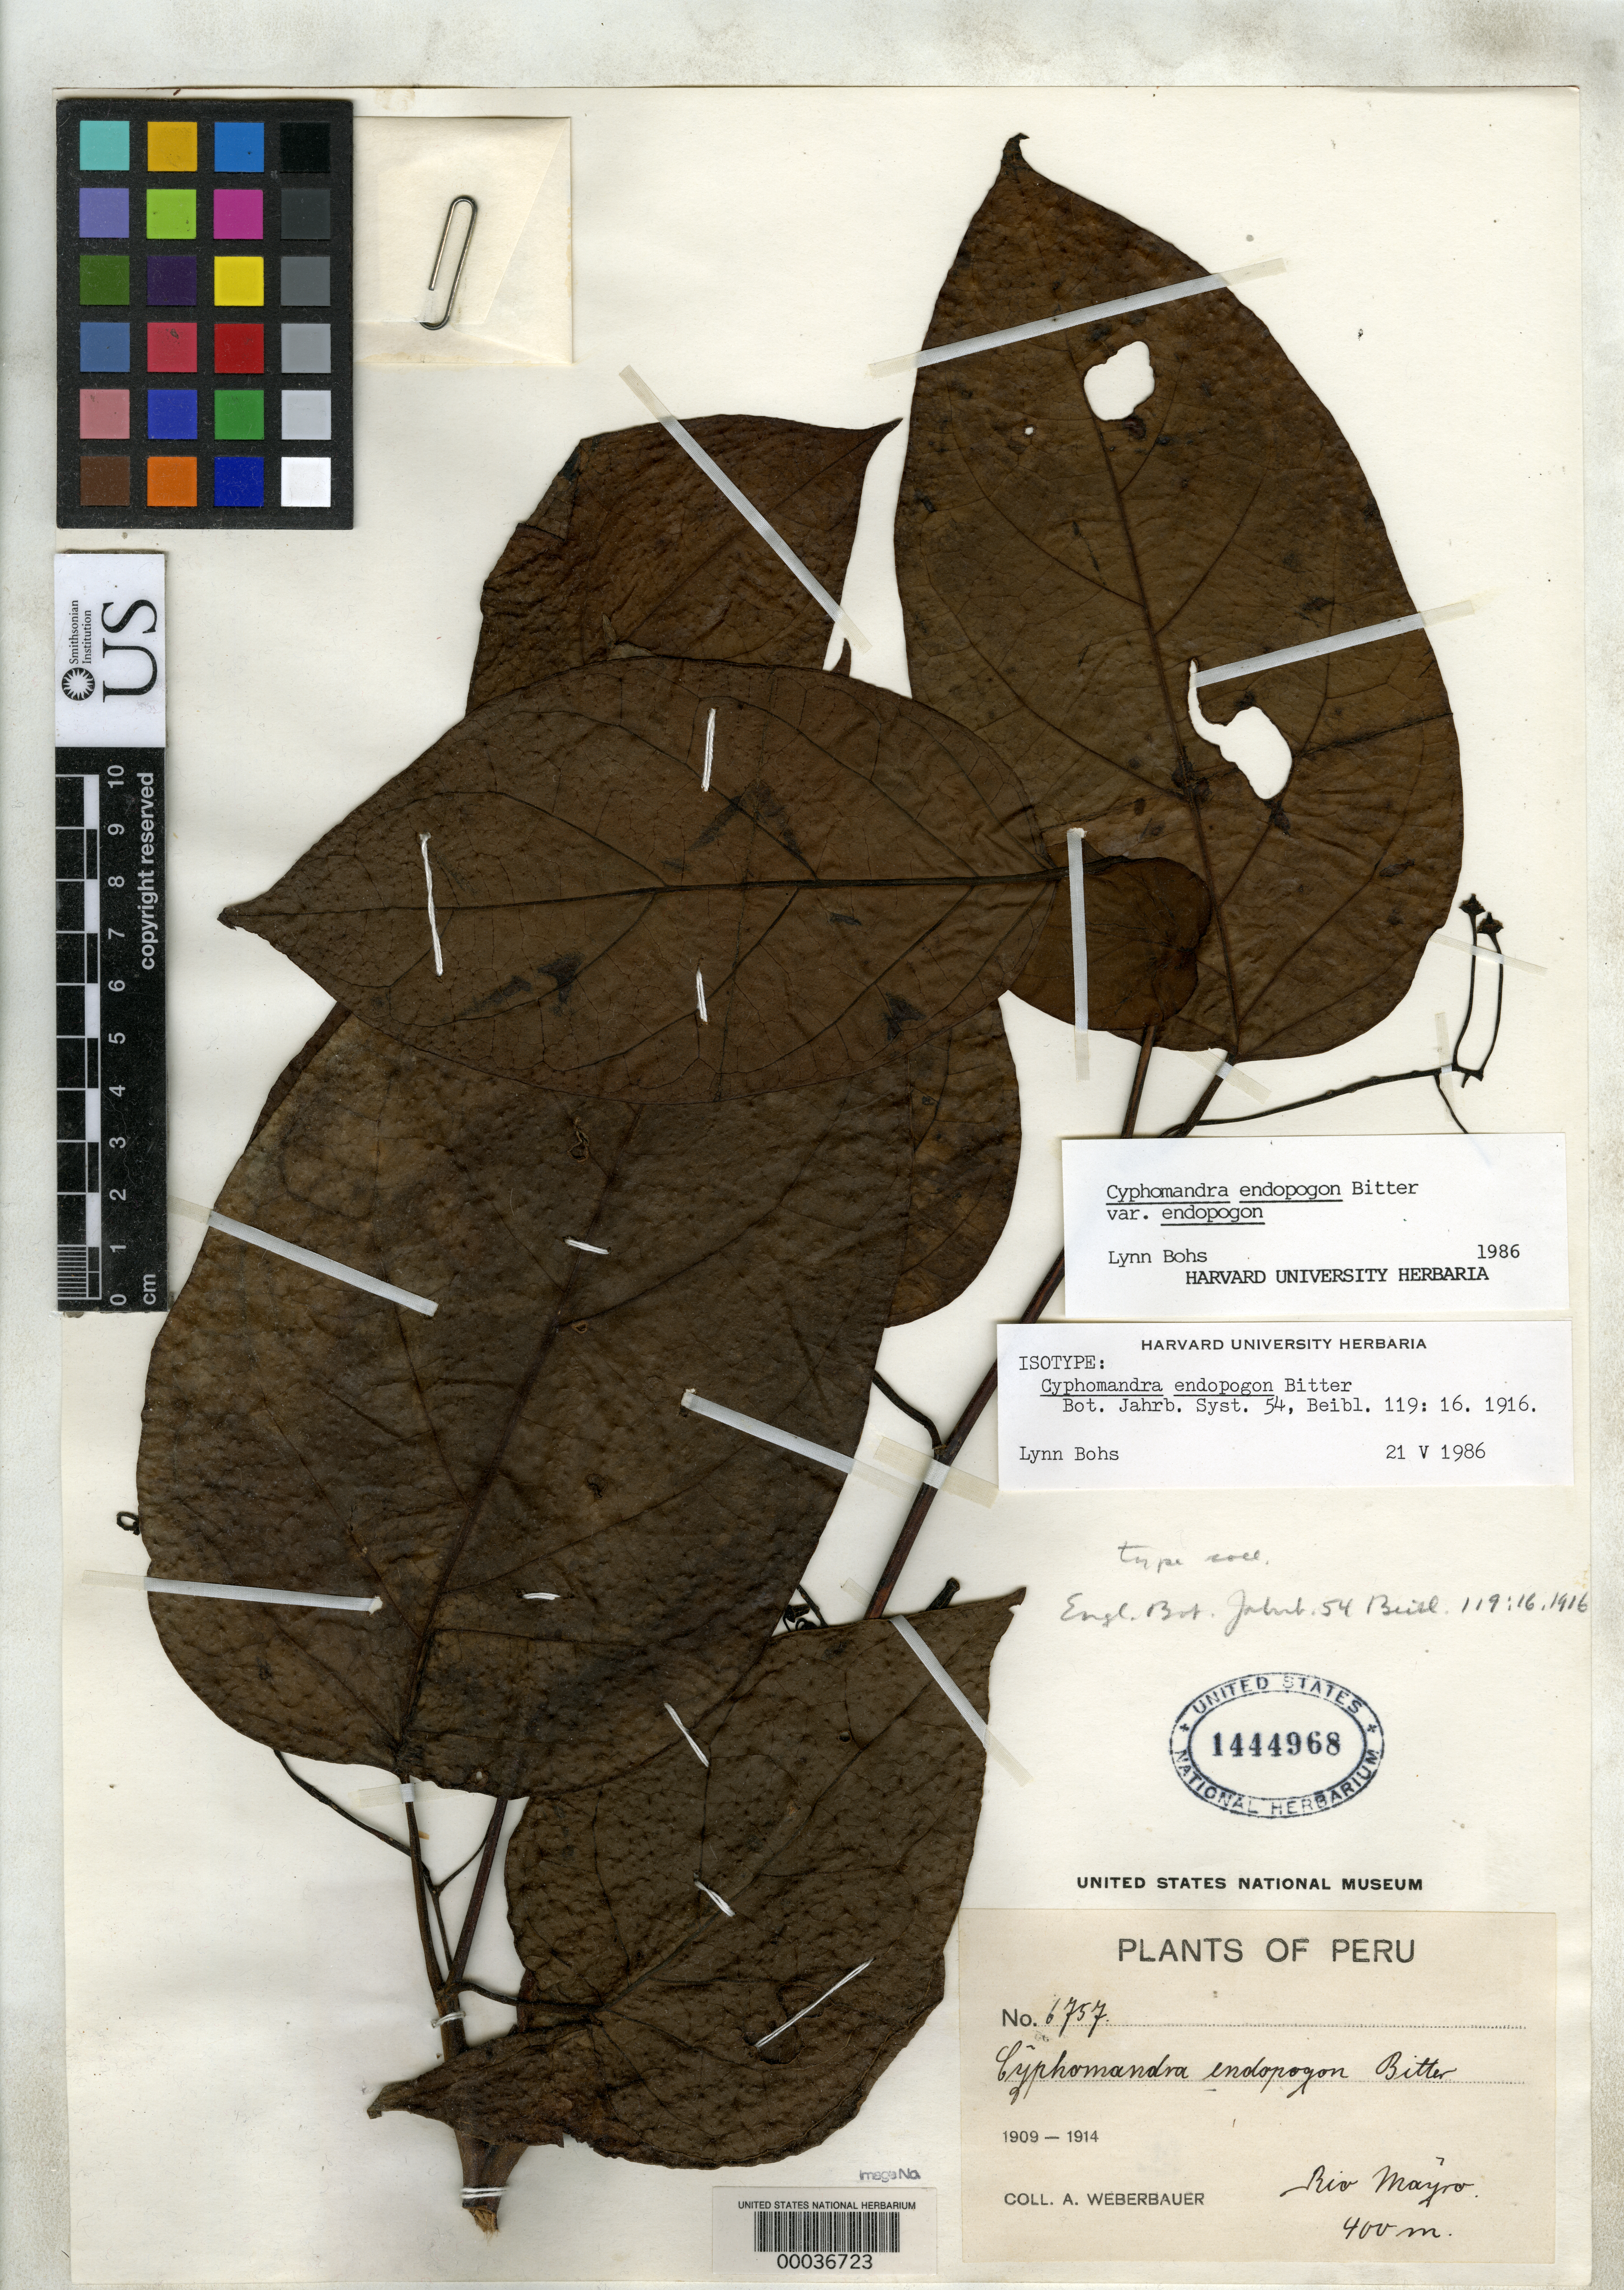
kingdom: Plantae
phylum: Tracheophyta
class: Magnoliopsida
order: Solanales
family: Solanaceae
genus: Cyphomandra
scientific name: Cyphomandra endopogon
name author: Bitter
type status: Isotype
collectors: A. Weberbauer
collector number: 6757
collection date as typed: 1909 to -- --- 1914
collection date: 1909/1914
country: Peru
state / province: Huánuco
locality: Río Mayo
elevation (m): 400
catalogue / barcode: US 1444968